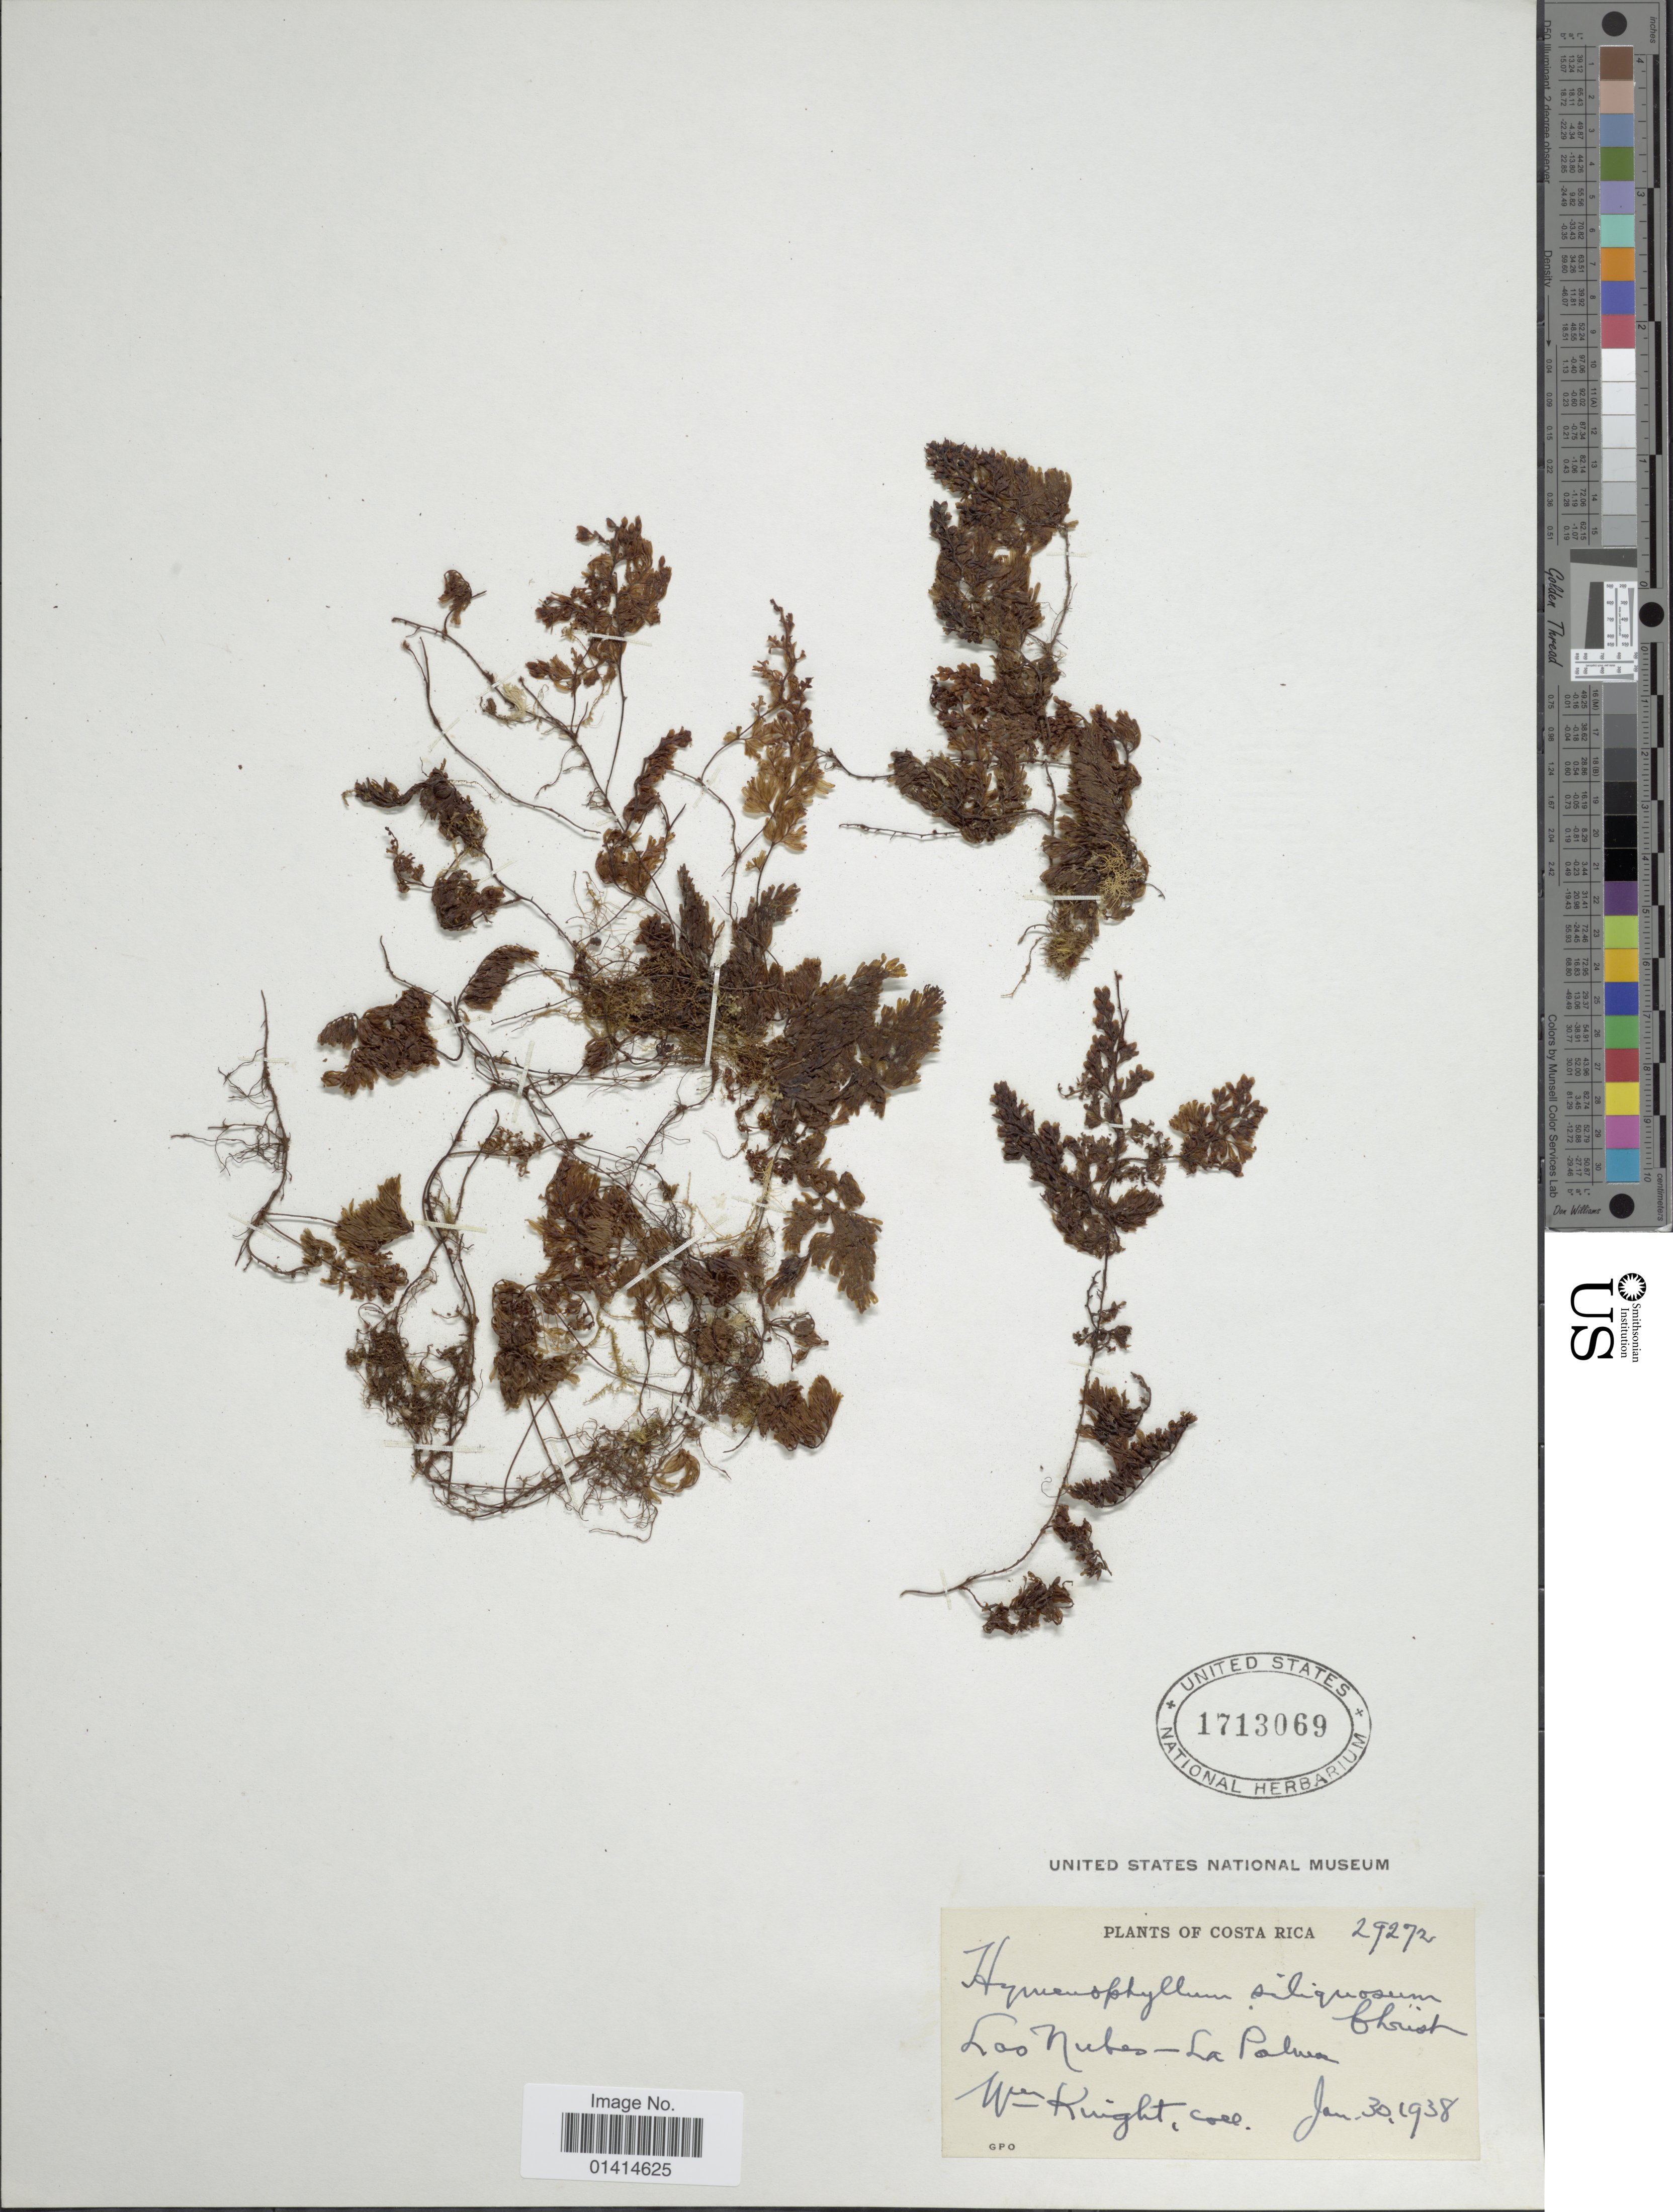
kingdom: Plantae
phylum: Tracheophyta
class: Polypodiopsida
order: Hymenophyllales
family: Hymenophyllaceae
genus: Hymenophyllum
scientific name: Hymenophyllum siliquosum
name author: Ching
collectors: W. Knight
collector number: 29272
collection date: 1938-01-30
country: Costa Rica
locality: Las Nubes - La Palma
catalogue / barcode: US 1713069